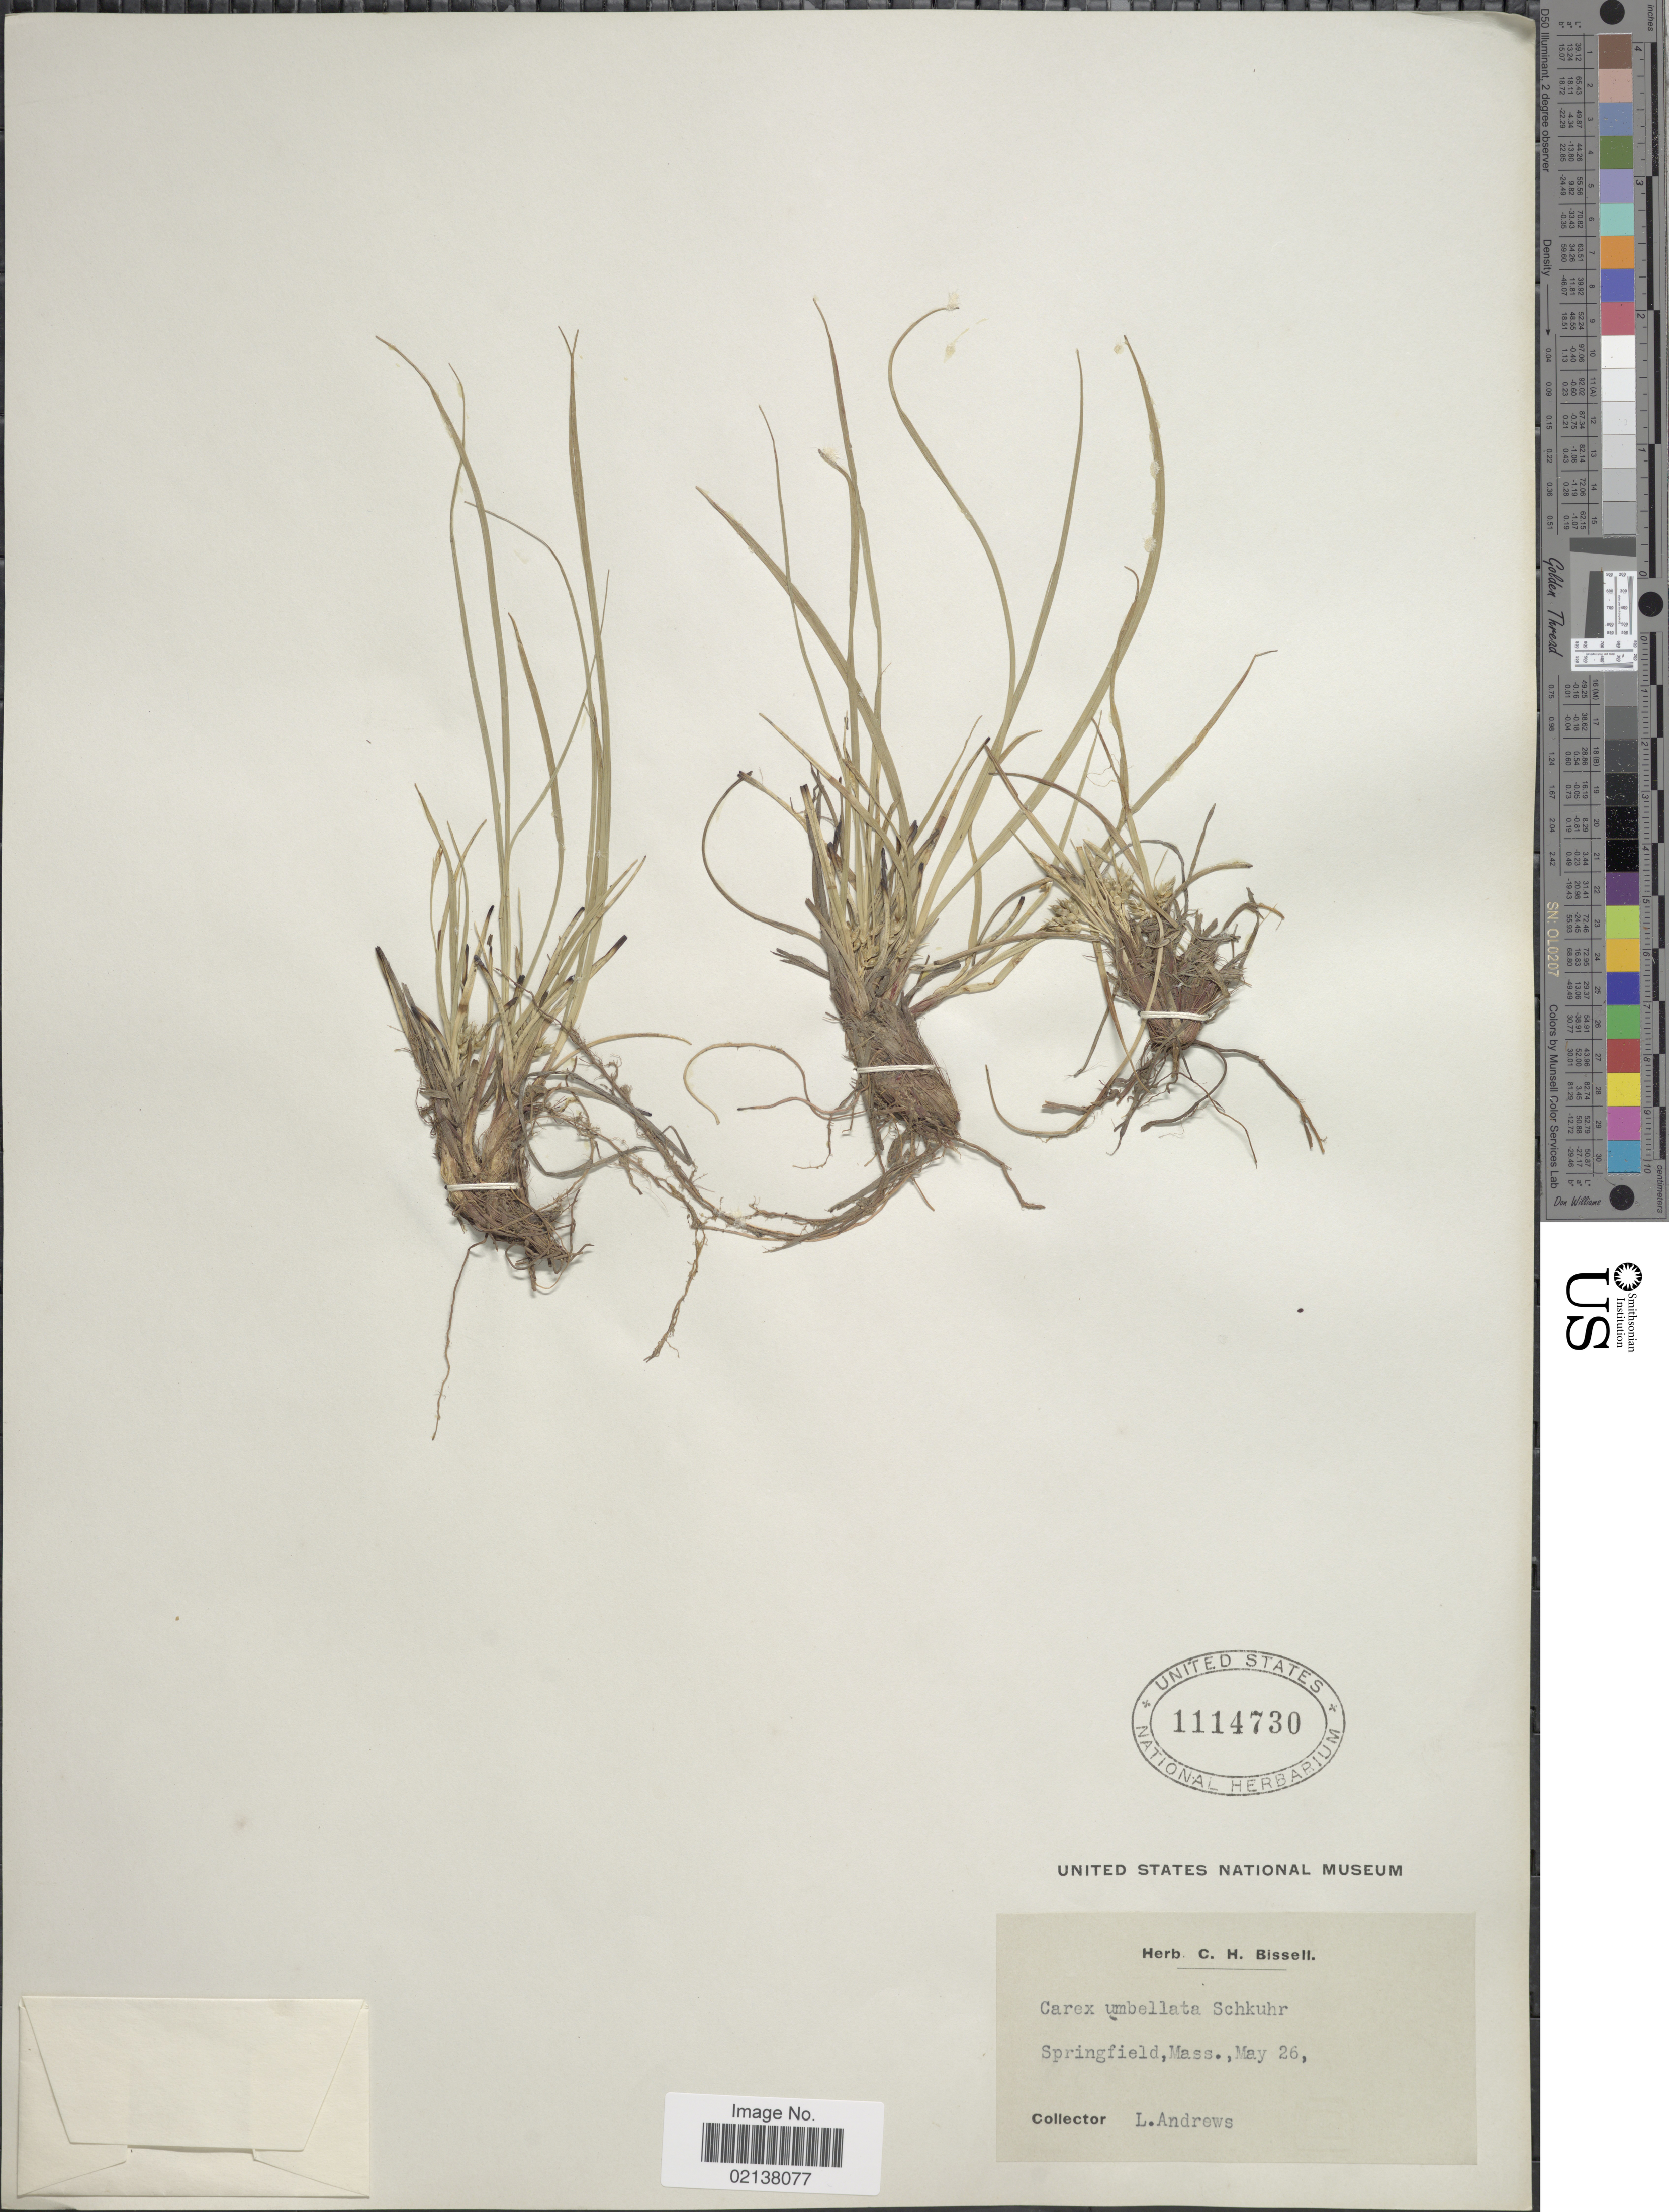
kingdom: Plantae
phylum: Tracheophyta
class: Liliopsida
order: Poales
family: Cyperaceae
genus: Carex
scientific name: Carex umbellata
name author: Schkuhr ex Willd.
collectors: L. Andrews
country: United States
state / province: Massachusetts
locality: Springfield, Mass.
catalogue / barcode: US 1114730